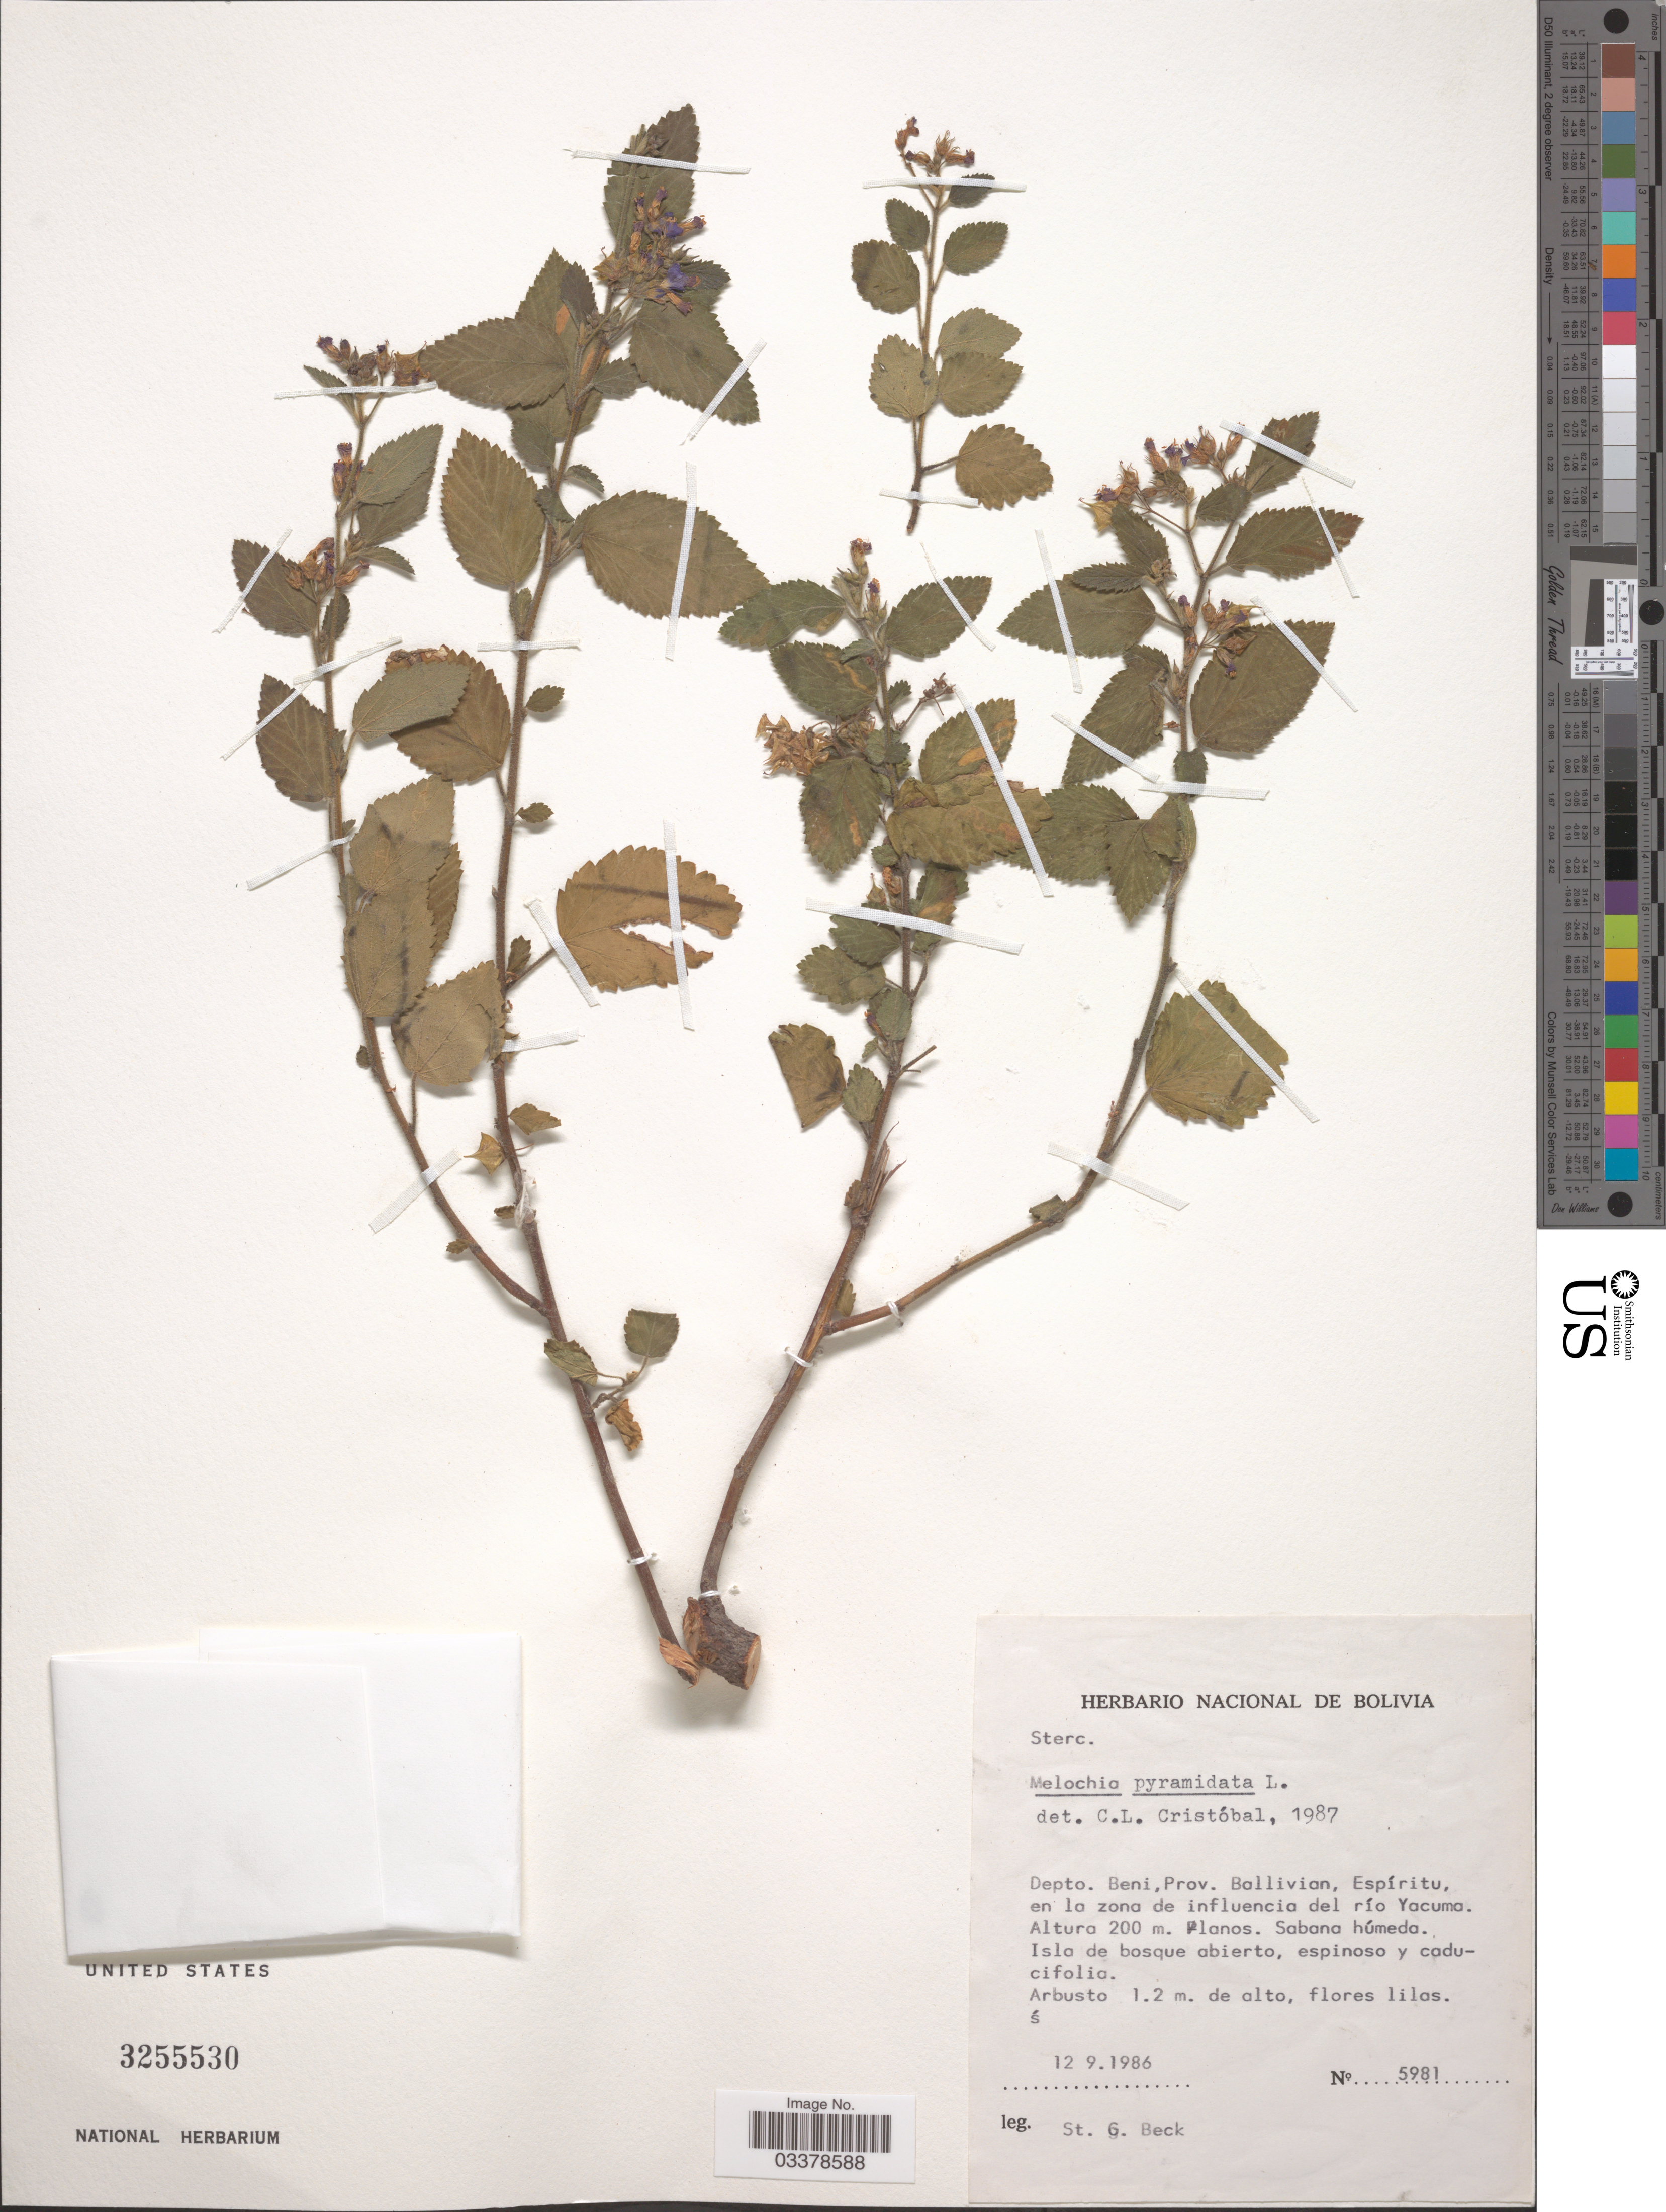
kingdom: Plantae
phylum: Tracheophyta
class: Magnoliopsida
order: Malvales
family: Malvaceae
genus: Melochia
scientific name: Melochia pyramidata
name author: L.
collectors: S. G. Beck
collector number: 5981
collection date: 1986-09-12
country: Bolivia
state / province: Beni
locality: Depto. Beni, Prov. Ballivian, Espíritu, en la zona de influencia del río Yacuma.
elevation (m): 200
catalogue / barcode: US 3255530